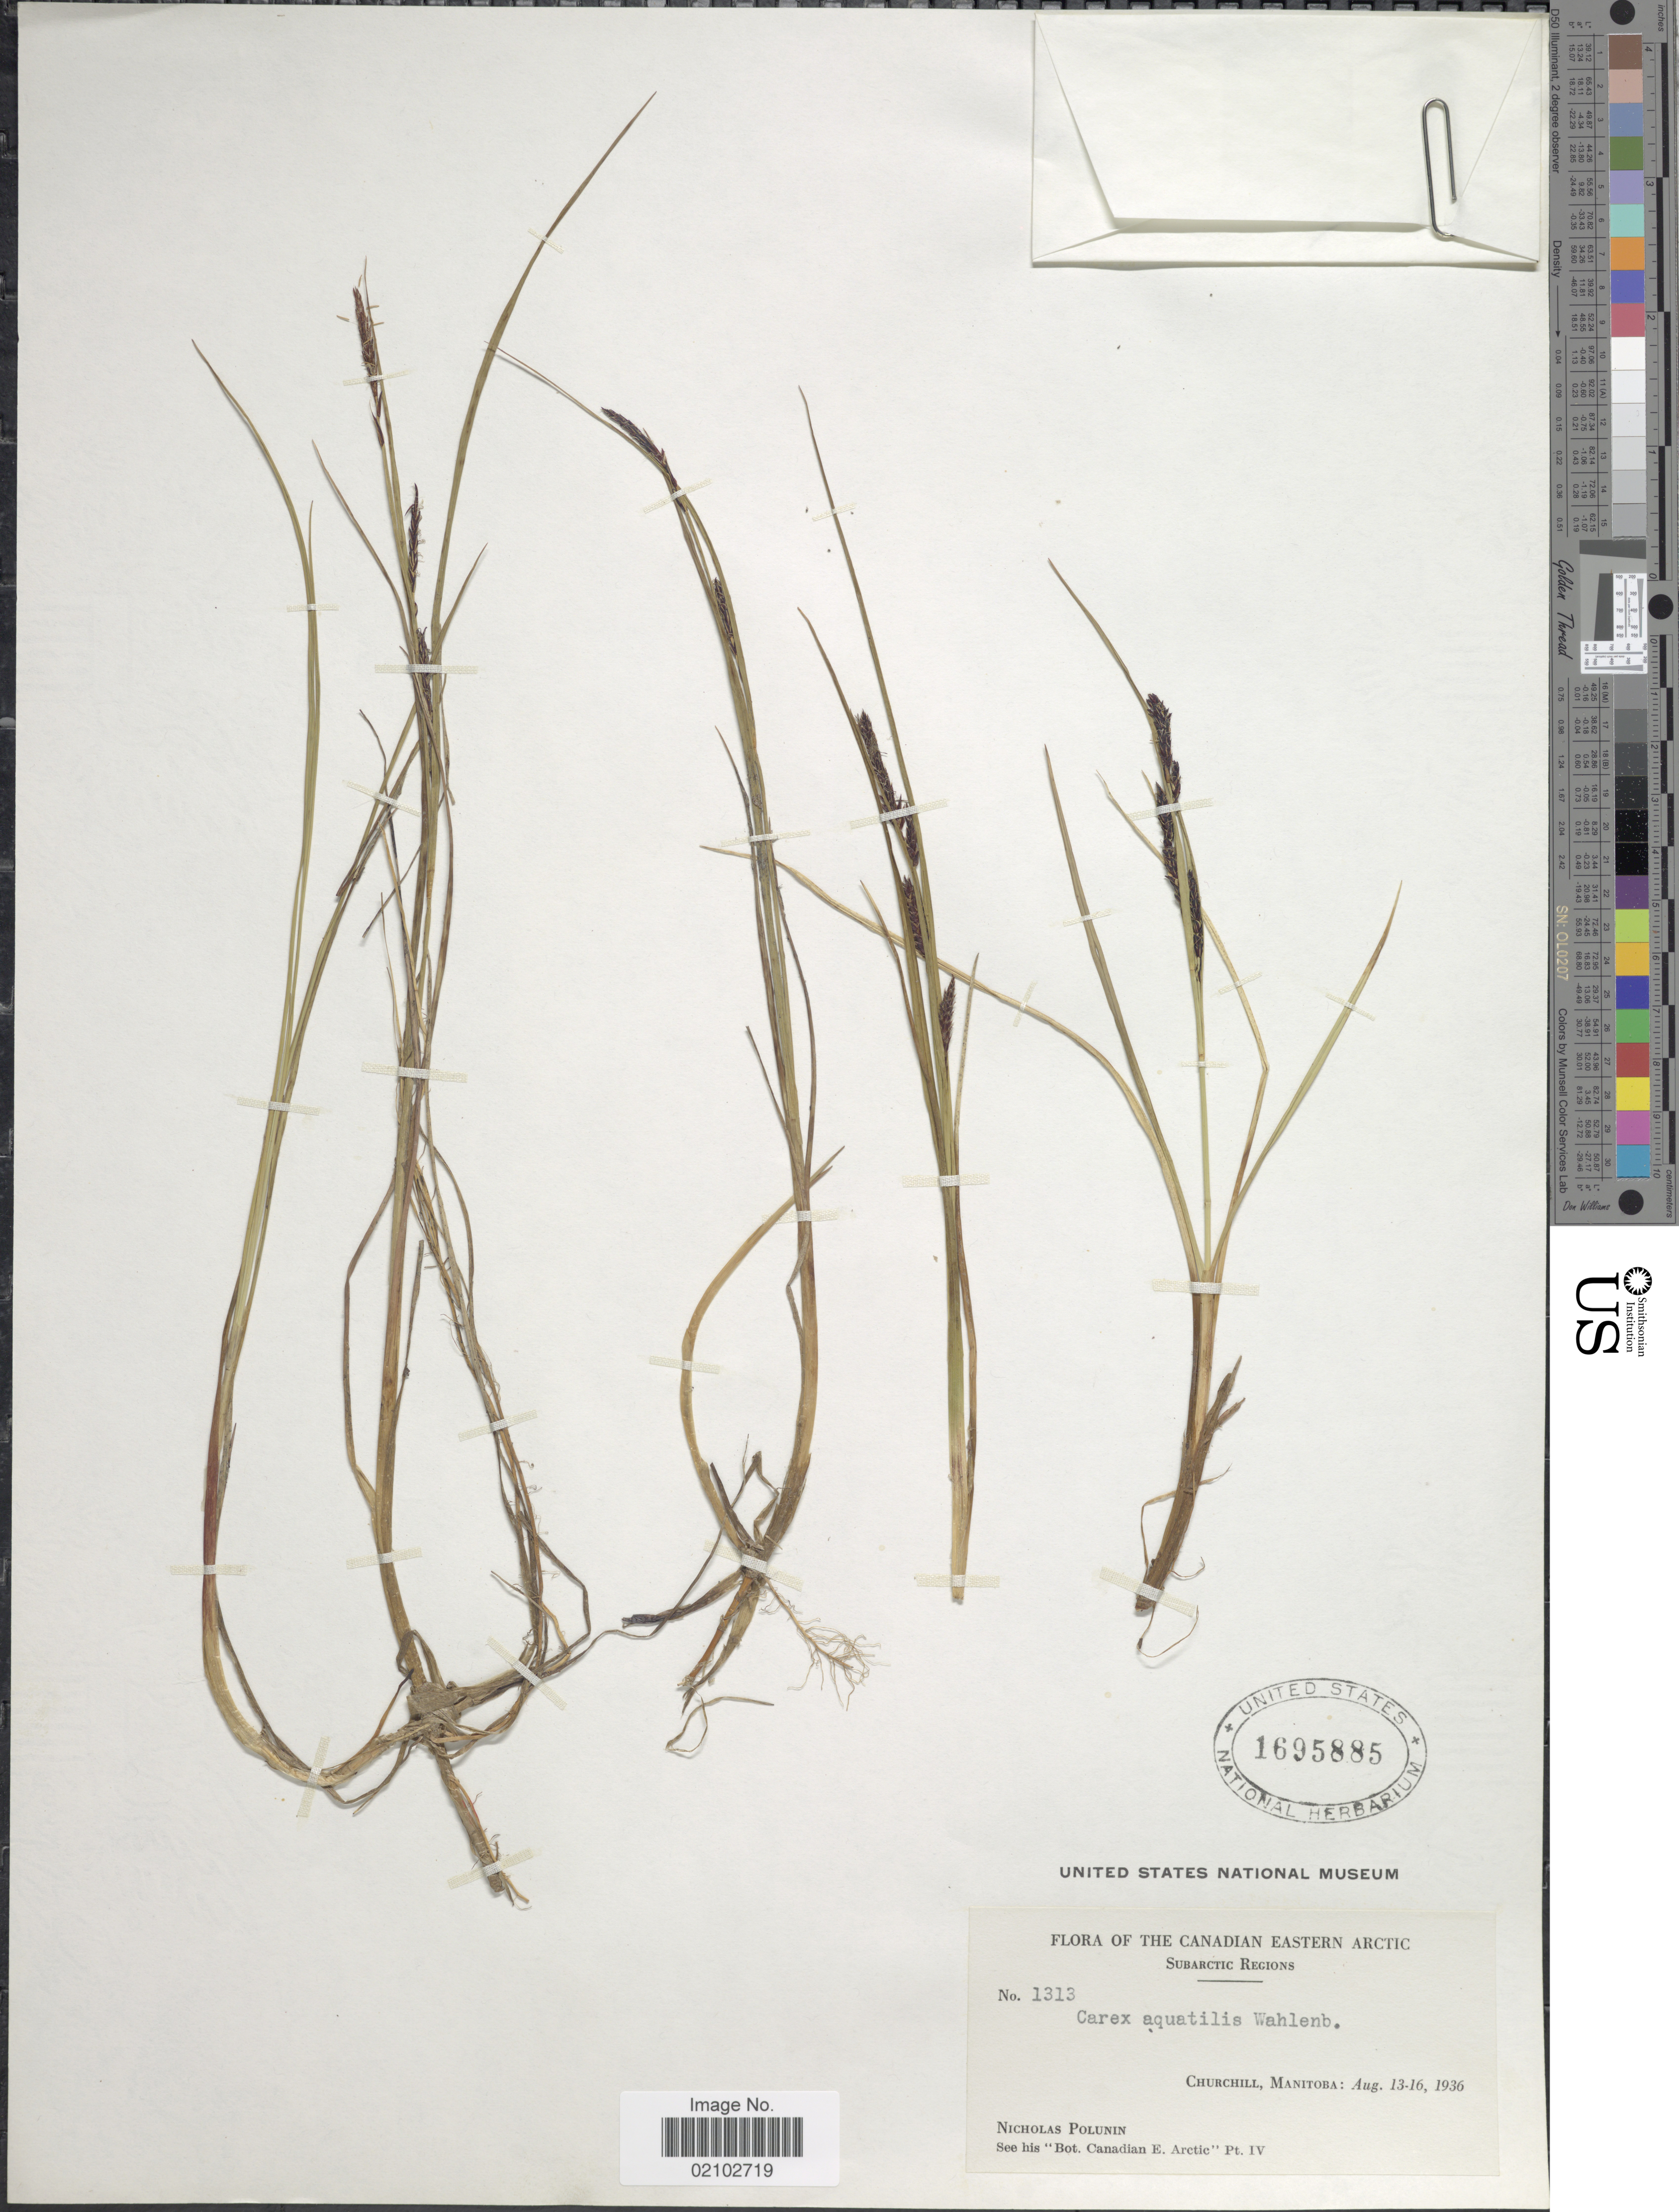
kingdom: Plantae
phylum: Tracheophyta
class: Liliopsida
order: Poales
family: Cyperaceae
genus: Carex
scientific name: Carex aquatilis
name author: Wahlenb.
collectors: N. V. Polunin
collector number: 1313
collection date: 1936-08-13/1936-08-16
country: Canada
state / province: Manitoba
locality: Canadian Eastern Arctic, Subarctic Regions, Churchill, Manitoba.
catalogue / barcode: US 1695885